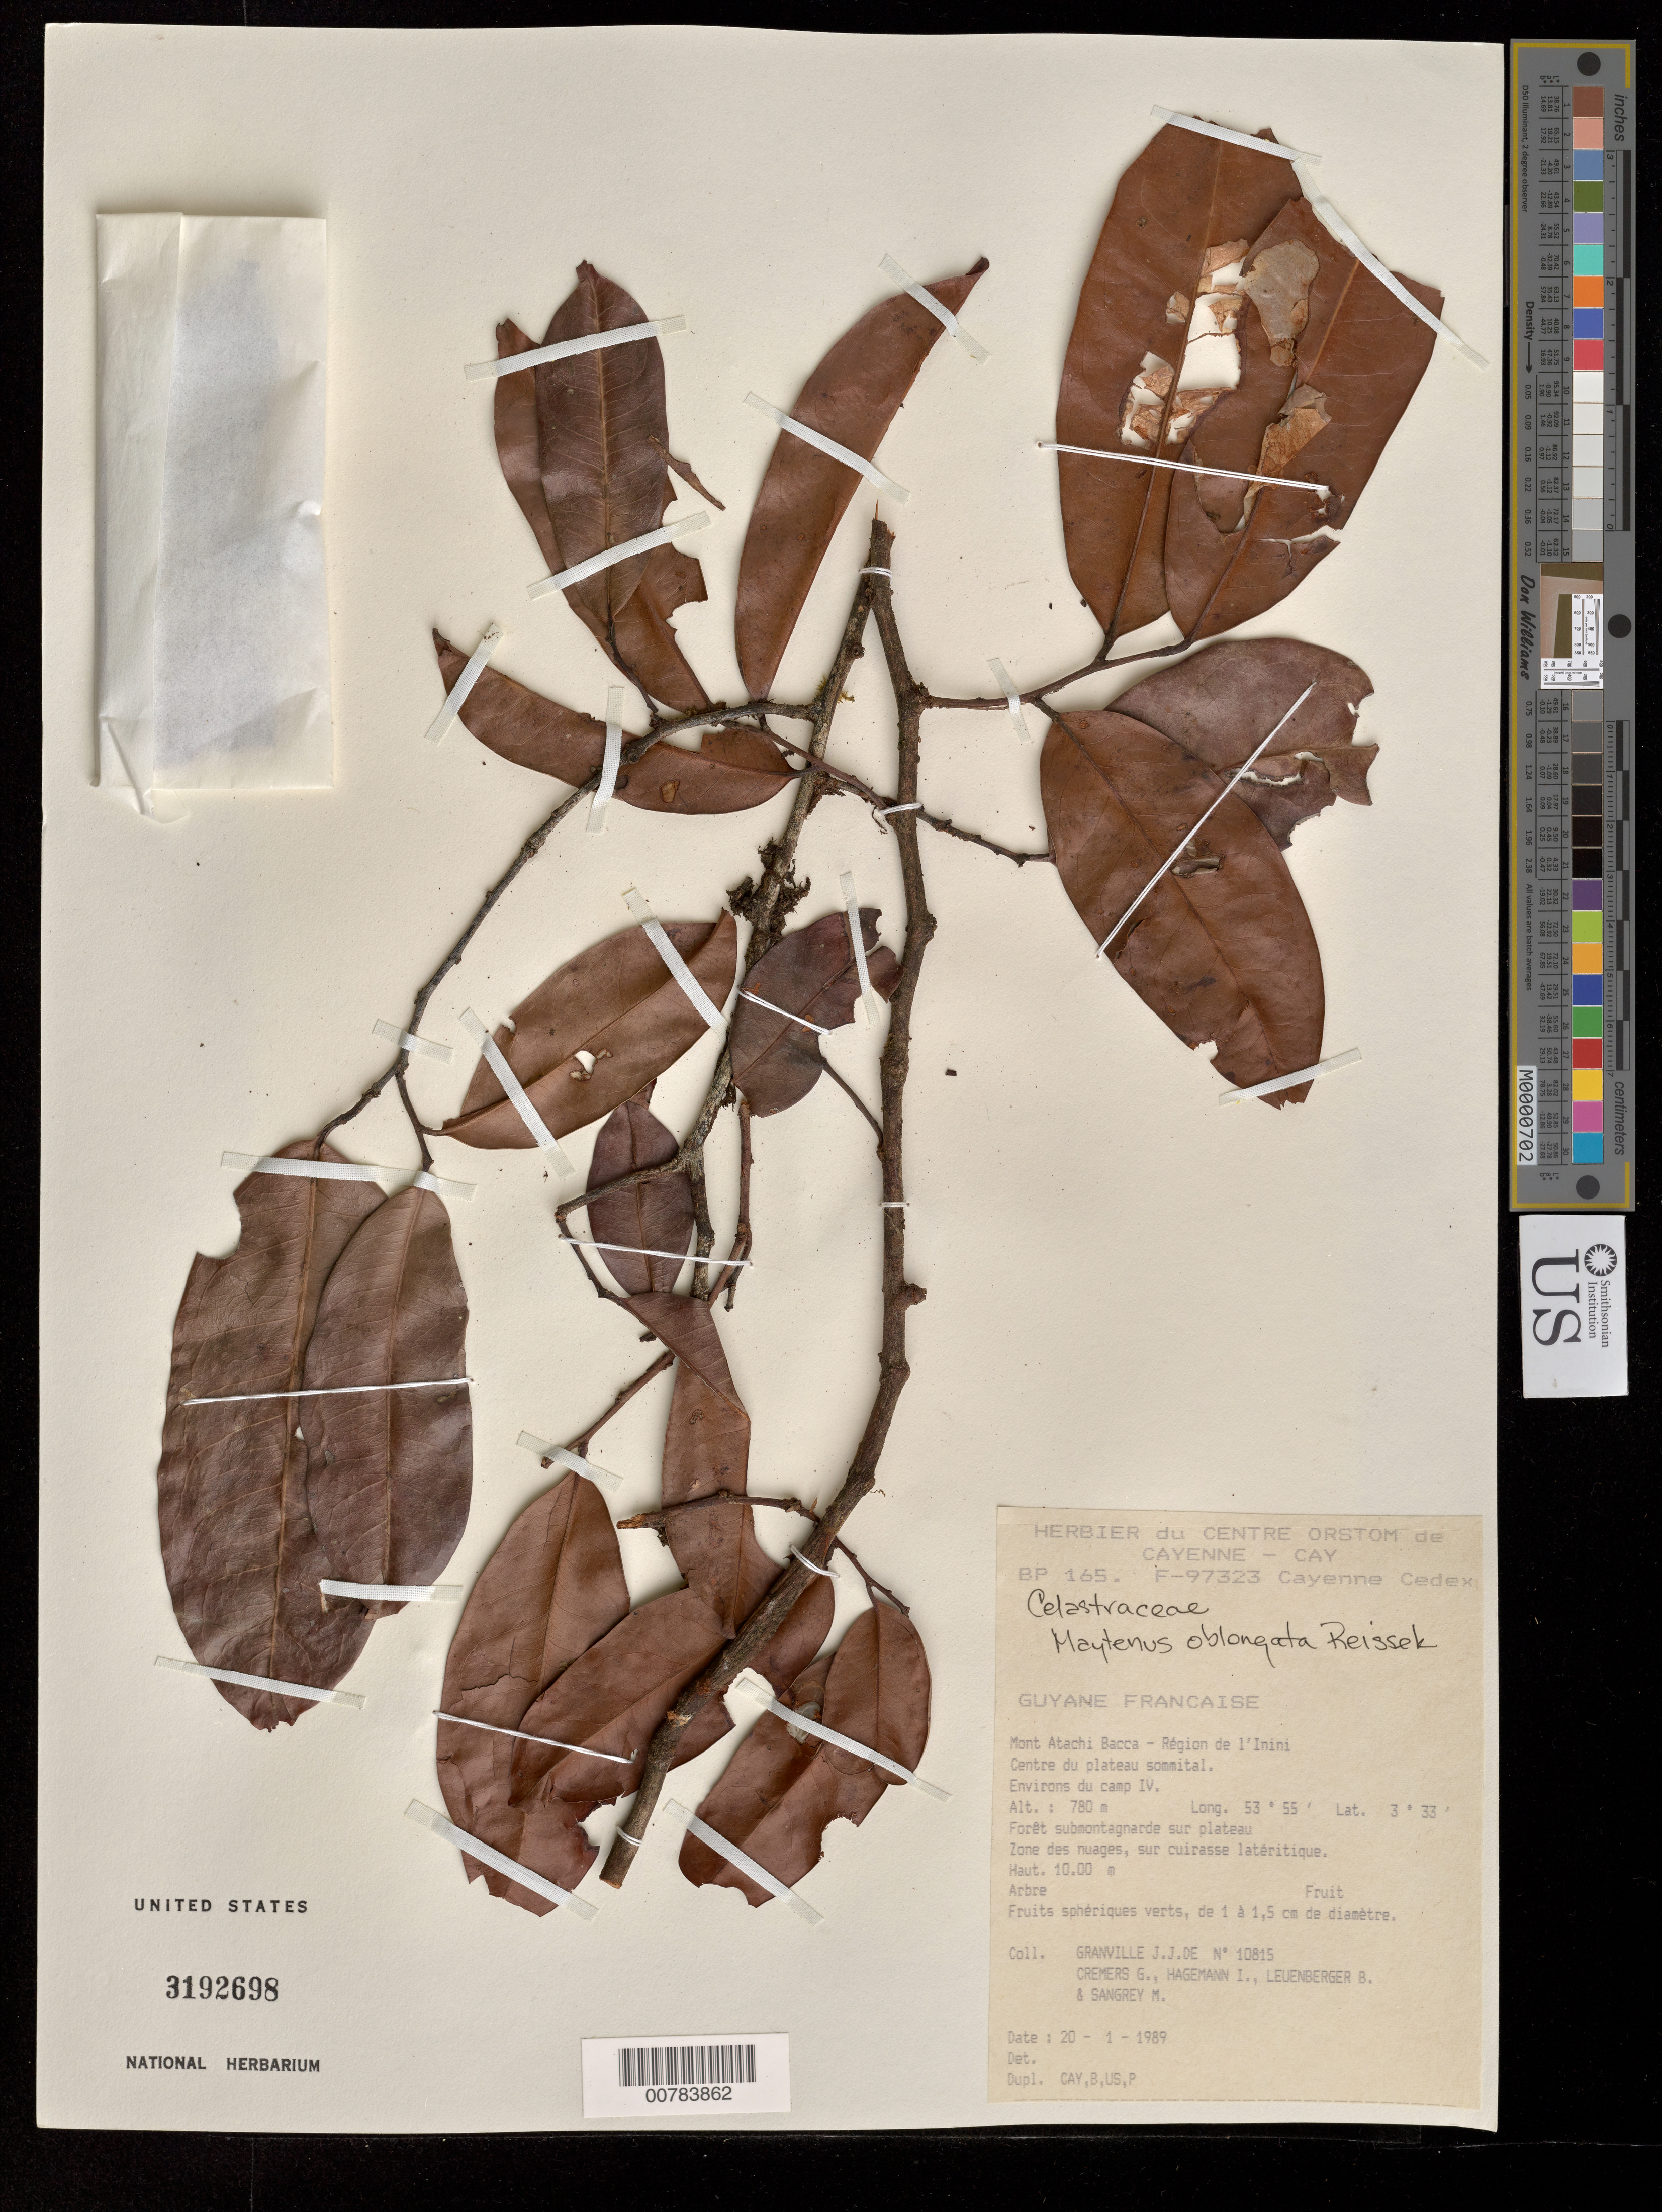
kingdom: Plantae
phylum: Tracheophyta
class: Magnoliopsida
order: Celastrales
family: Celastraceae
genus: Maytenus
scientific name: Maytenus oblongata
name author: Reissek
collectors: J.-J. de Granville, G. Cremers, J. Hagemann, B. E. Leuenberger & M. S. Sangrey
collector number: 10815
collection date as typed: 20-Jan-89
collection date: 1989-01-20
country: French Guiana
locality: Mont Atachi Bacca, région de l'Inini. Centre du plateau sommital. Environs du camp IV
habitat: Forêt submontagnarde sur plateau, zone des nuages, sur cuirasse latéritique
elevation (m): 780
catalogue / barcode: US 3192698